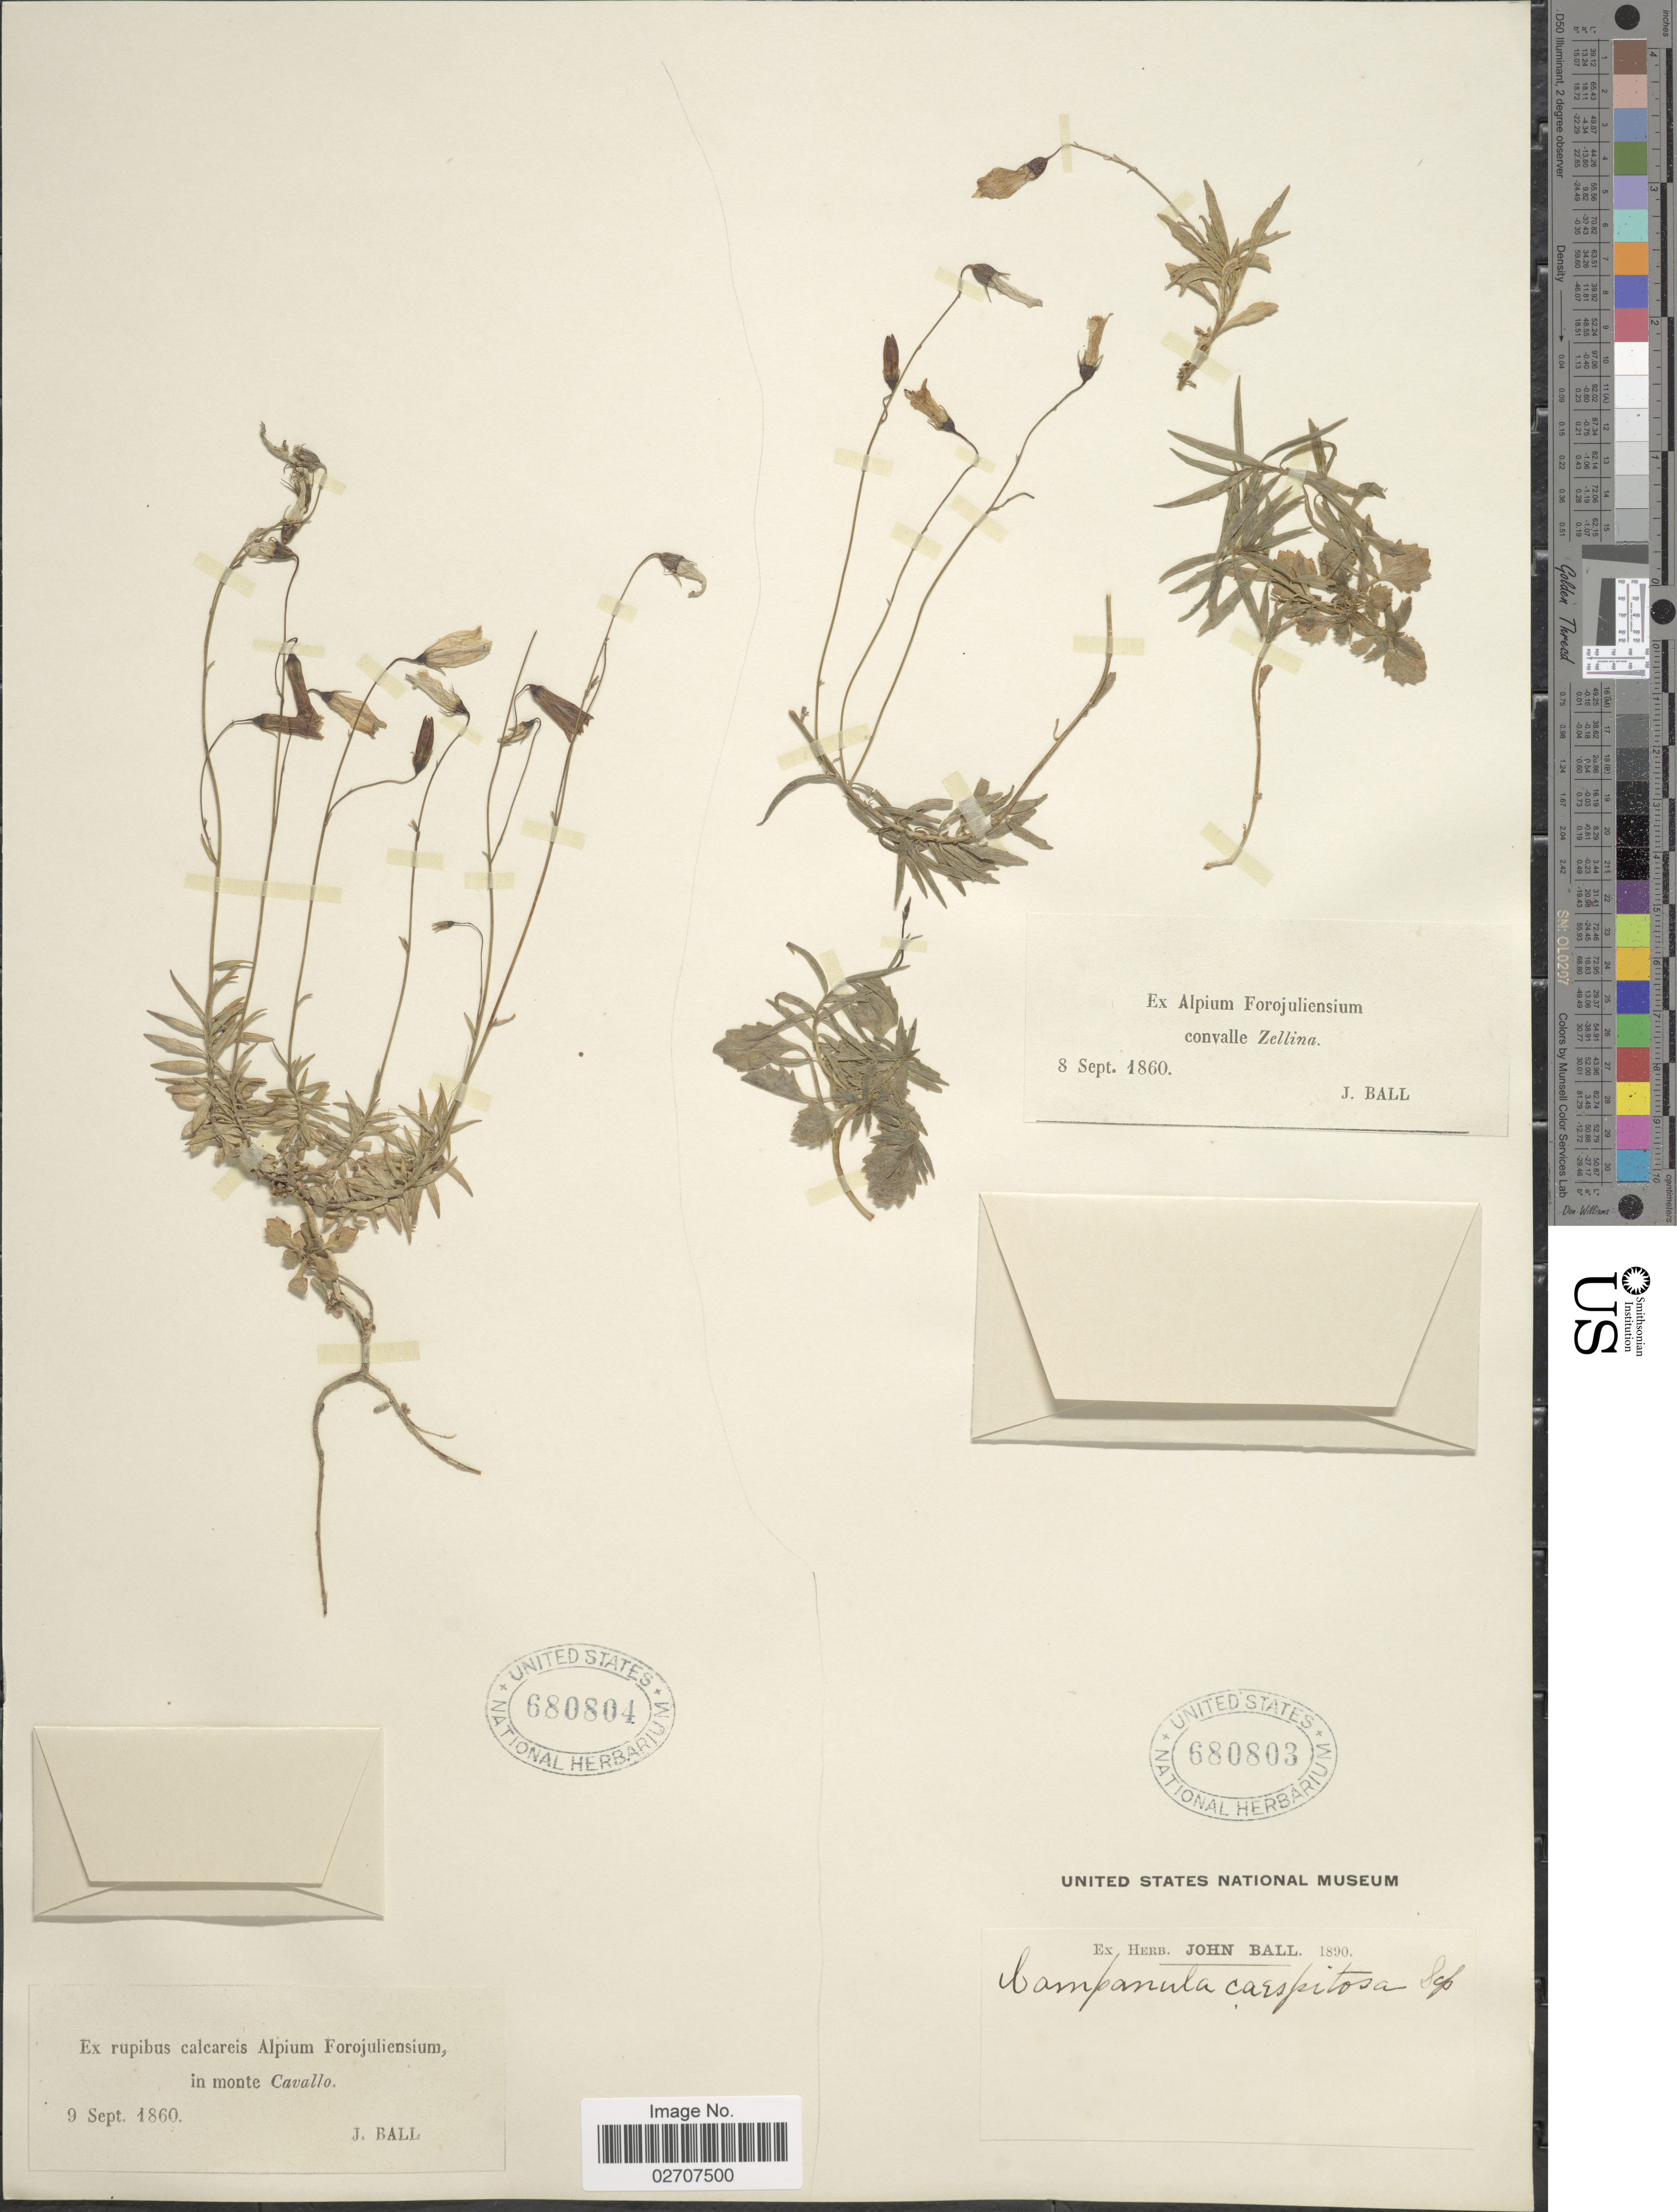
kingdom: Plantae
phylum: Tracheophyta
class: Magnoliopsida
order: Asterales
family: Campanulaceae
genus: Campanula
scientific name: Campanula cespitosa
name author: Scop.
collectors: J. Ball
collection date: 1860-09-09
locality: Ex rupibus calcareis Alpium Forojuliensium, in monte Cavallo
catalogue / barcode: US 680804-2